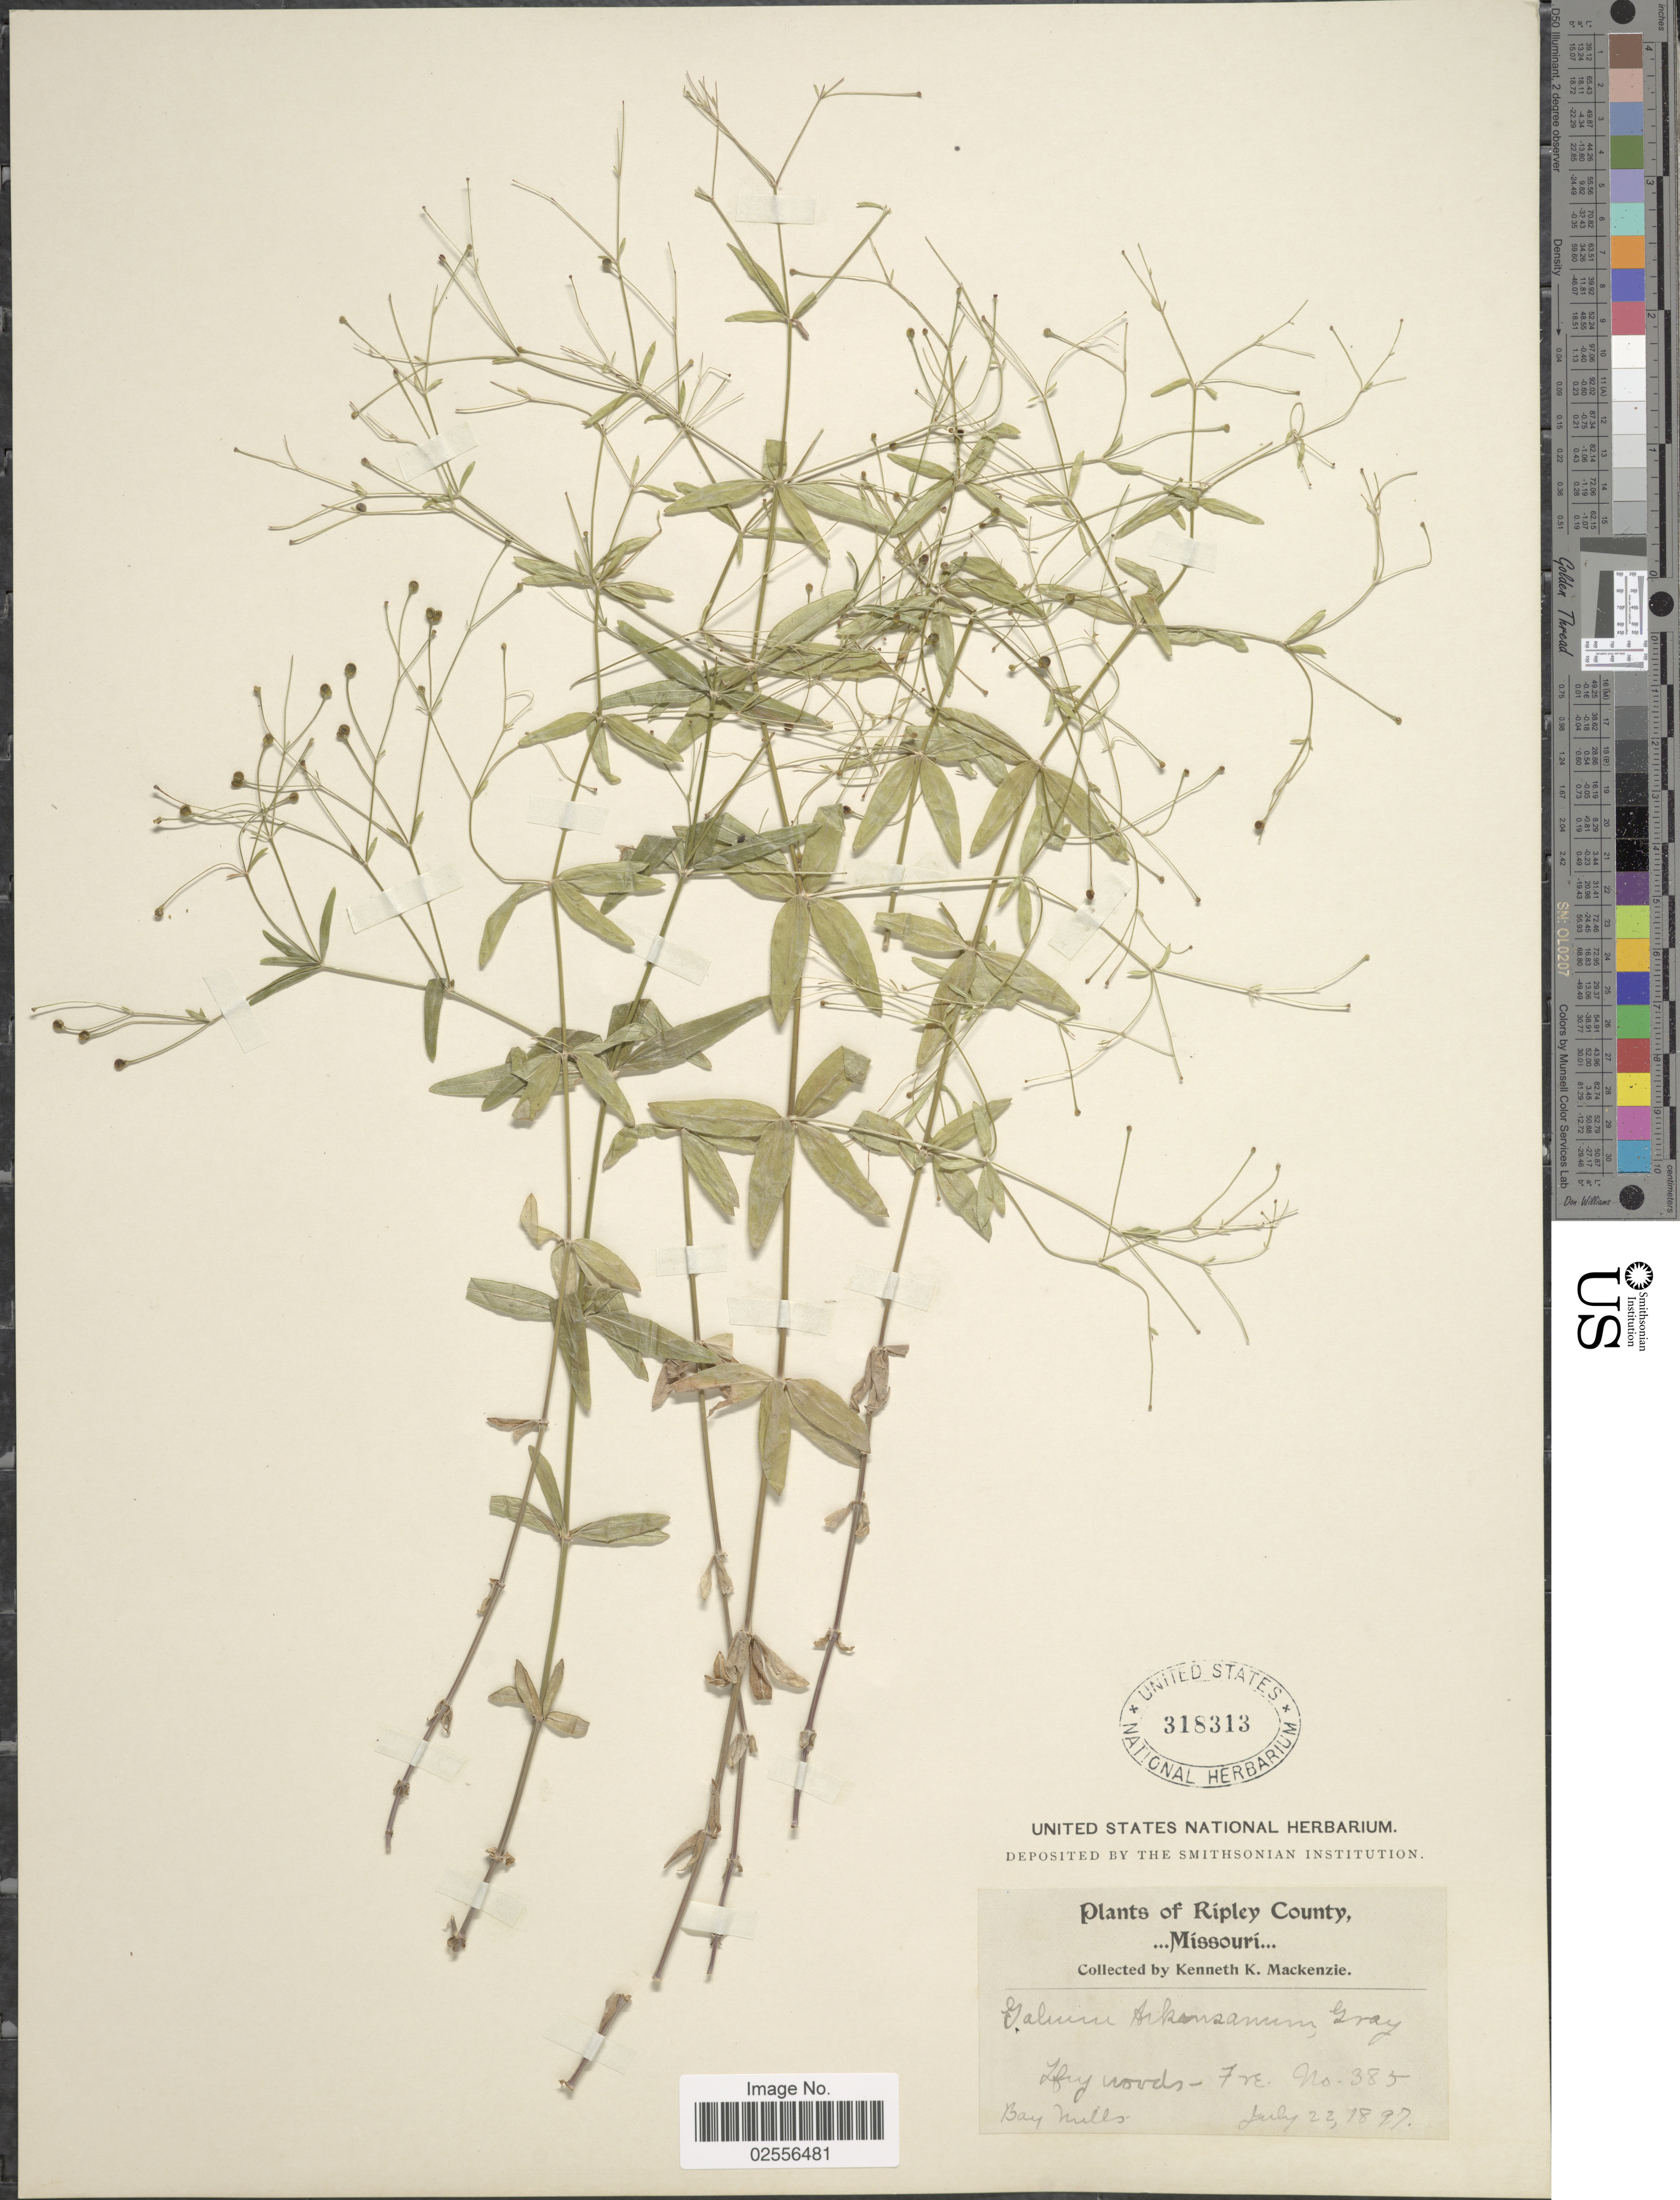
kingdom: Plantae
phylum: Tracheophyta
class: Magnoliopsida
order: Gentianales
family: Rubiaceae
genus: Galium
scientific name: Galium arkansanum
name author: A. Gray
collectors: K. K. Mackenzie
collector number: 385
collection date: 1897-07-22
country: United States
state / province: Missouri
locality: Ripley County, Dry woods, Bay hills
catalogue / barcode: US 318313